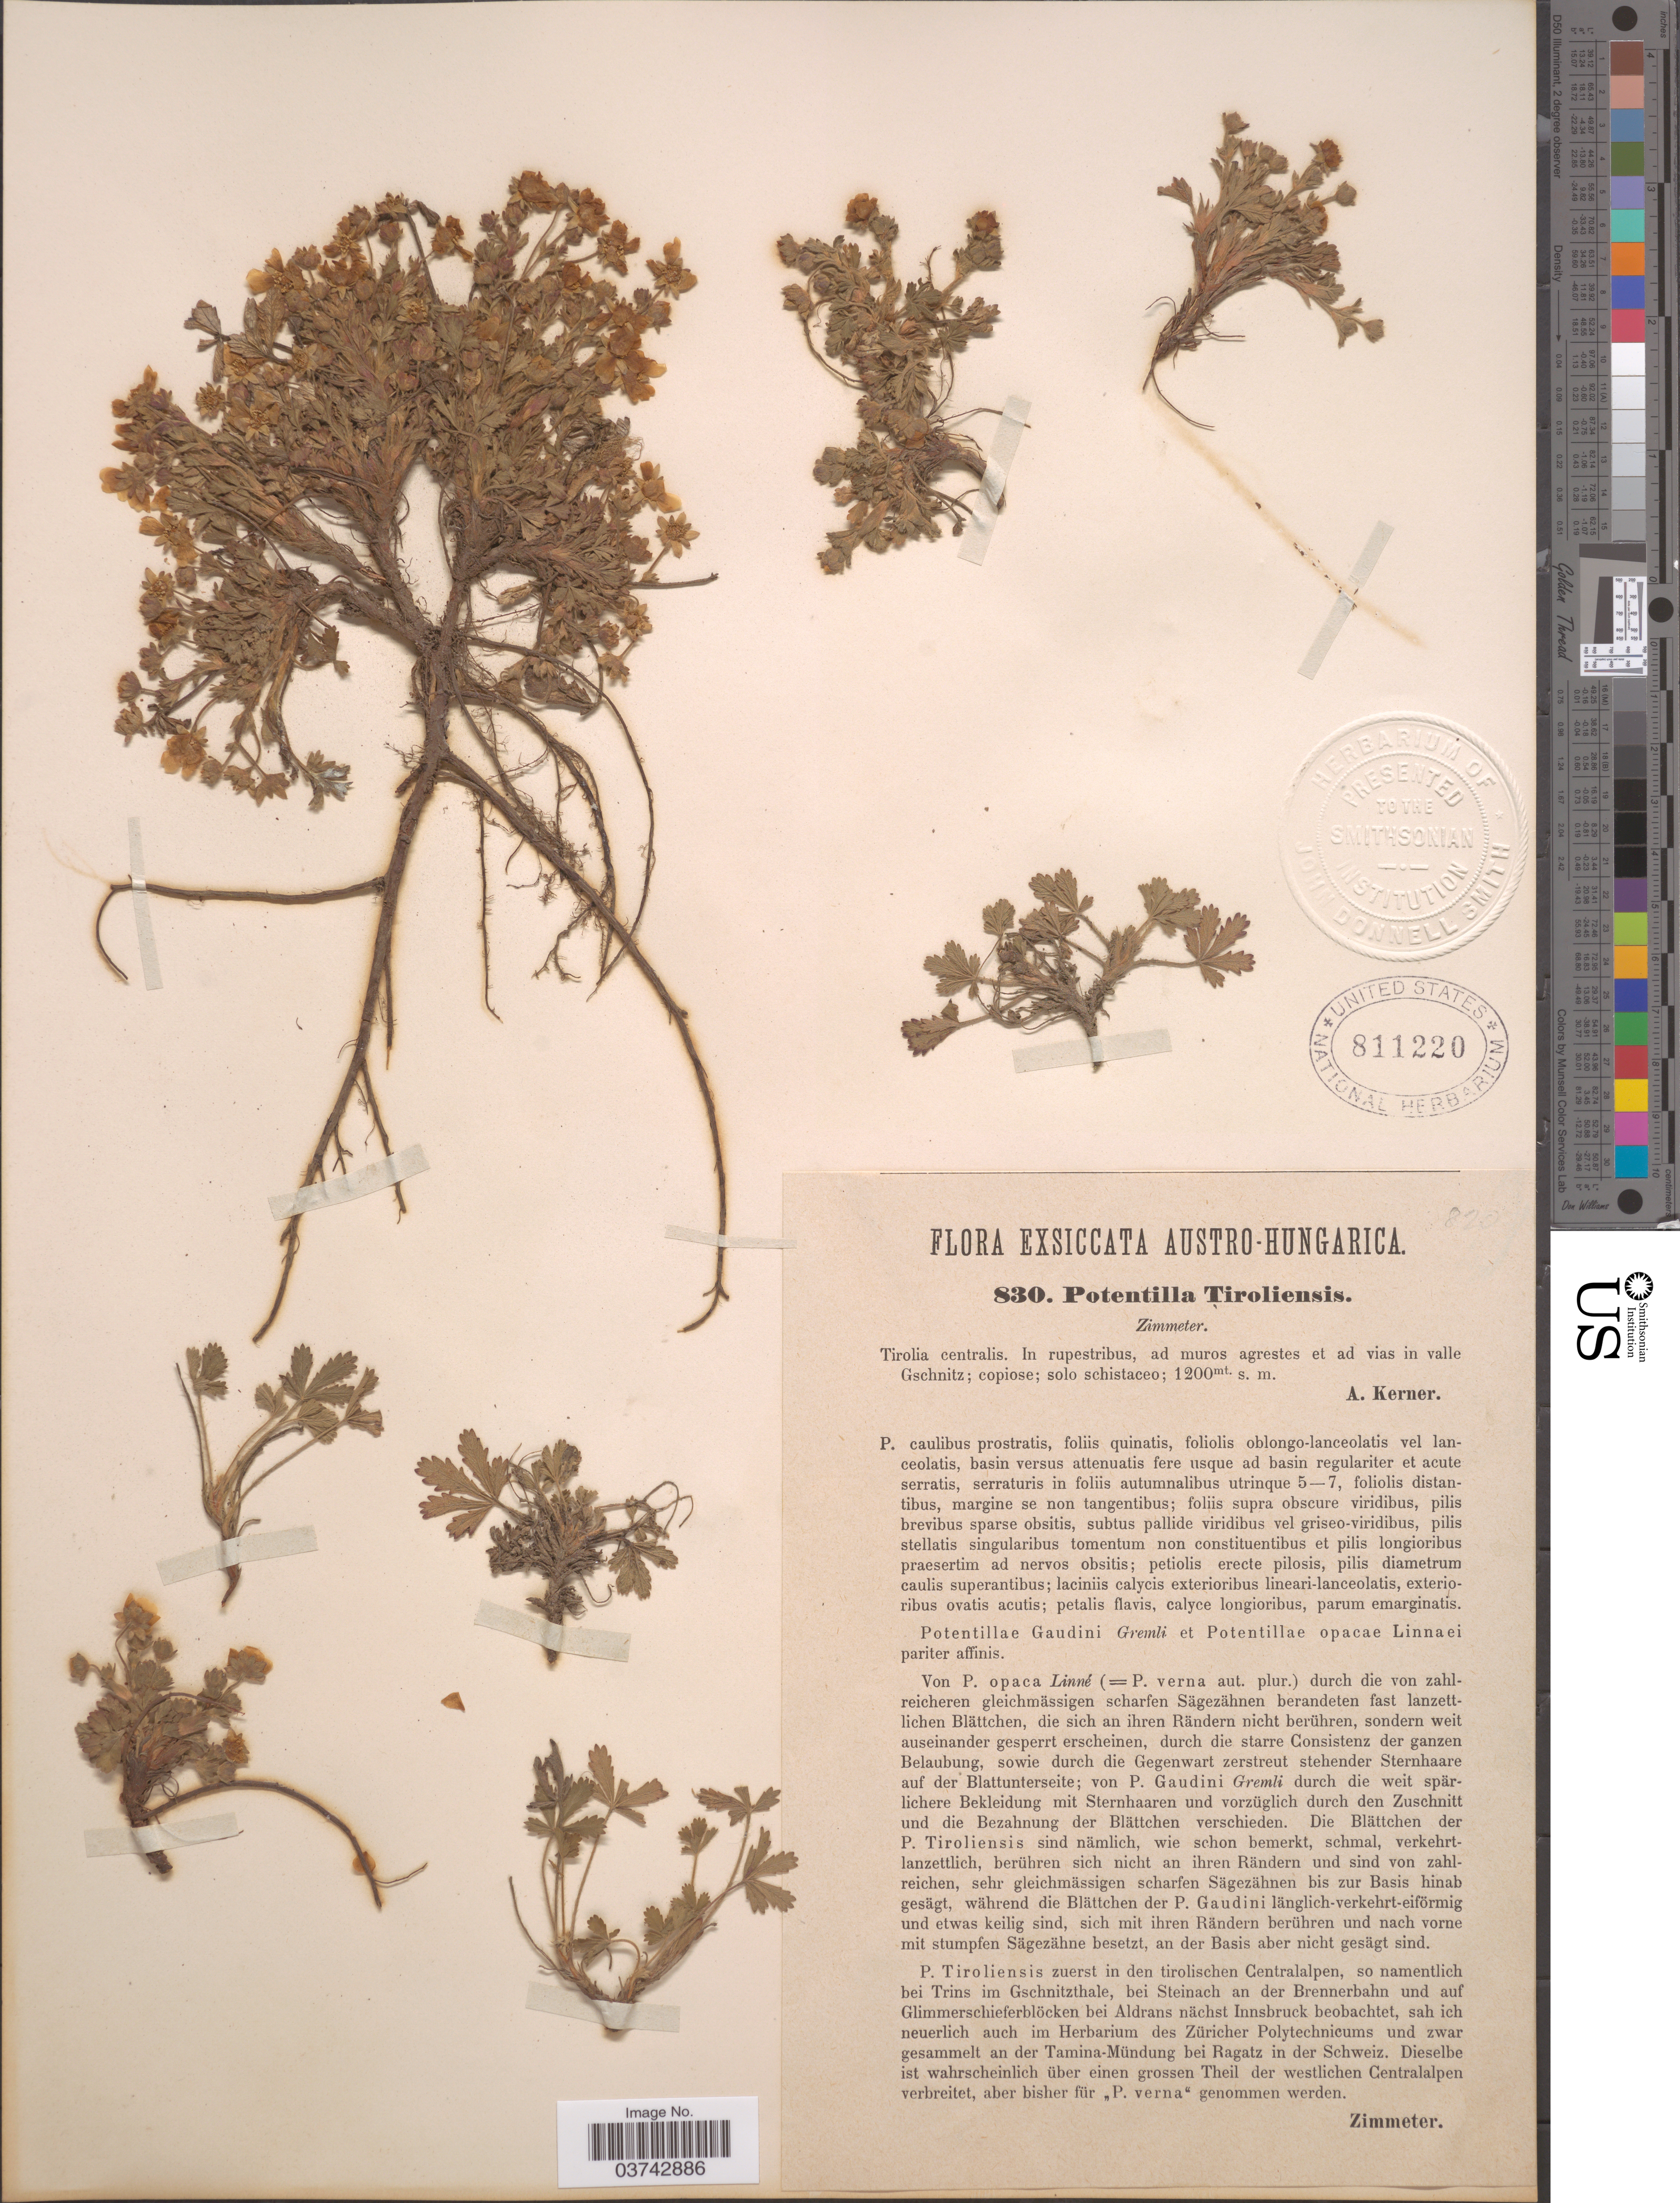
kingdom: Plantae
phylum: Tracheophyta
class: Magnoliopsida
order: Rosales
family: Rosaceae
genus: Potentilla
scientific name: Potentilla tiroliensis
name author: Zimmeter ex A. Kern.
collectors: A. Kerner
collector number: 830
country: Austria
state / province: Tirol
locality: Austro-Hungarica. Tirolia centralis. In rupestribus, ad muros agrestes et ad vias in valle Gschnitz.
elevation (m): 1200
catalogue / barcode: US 811220